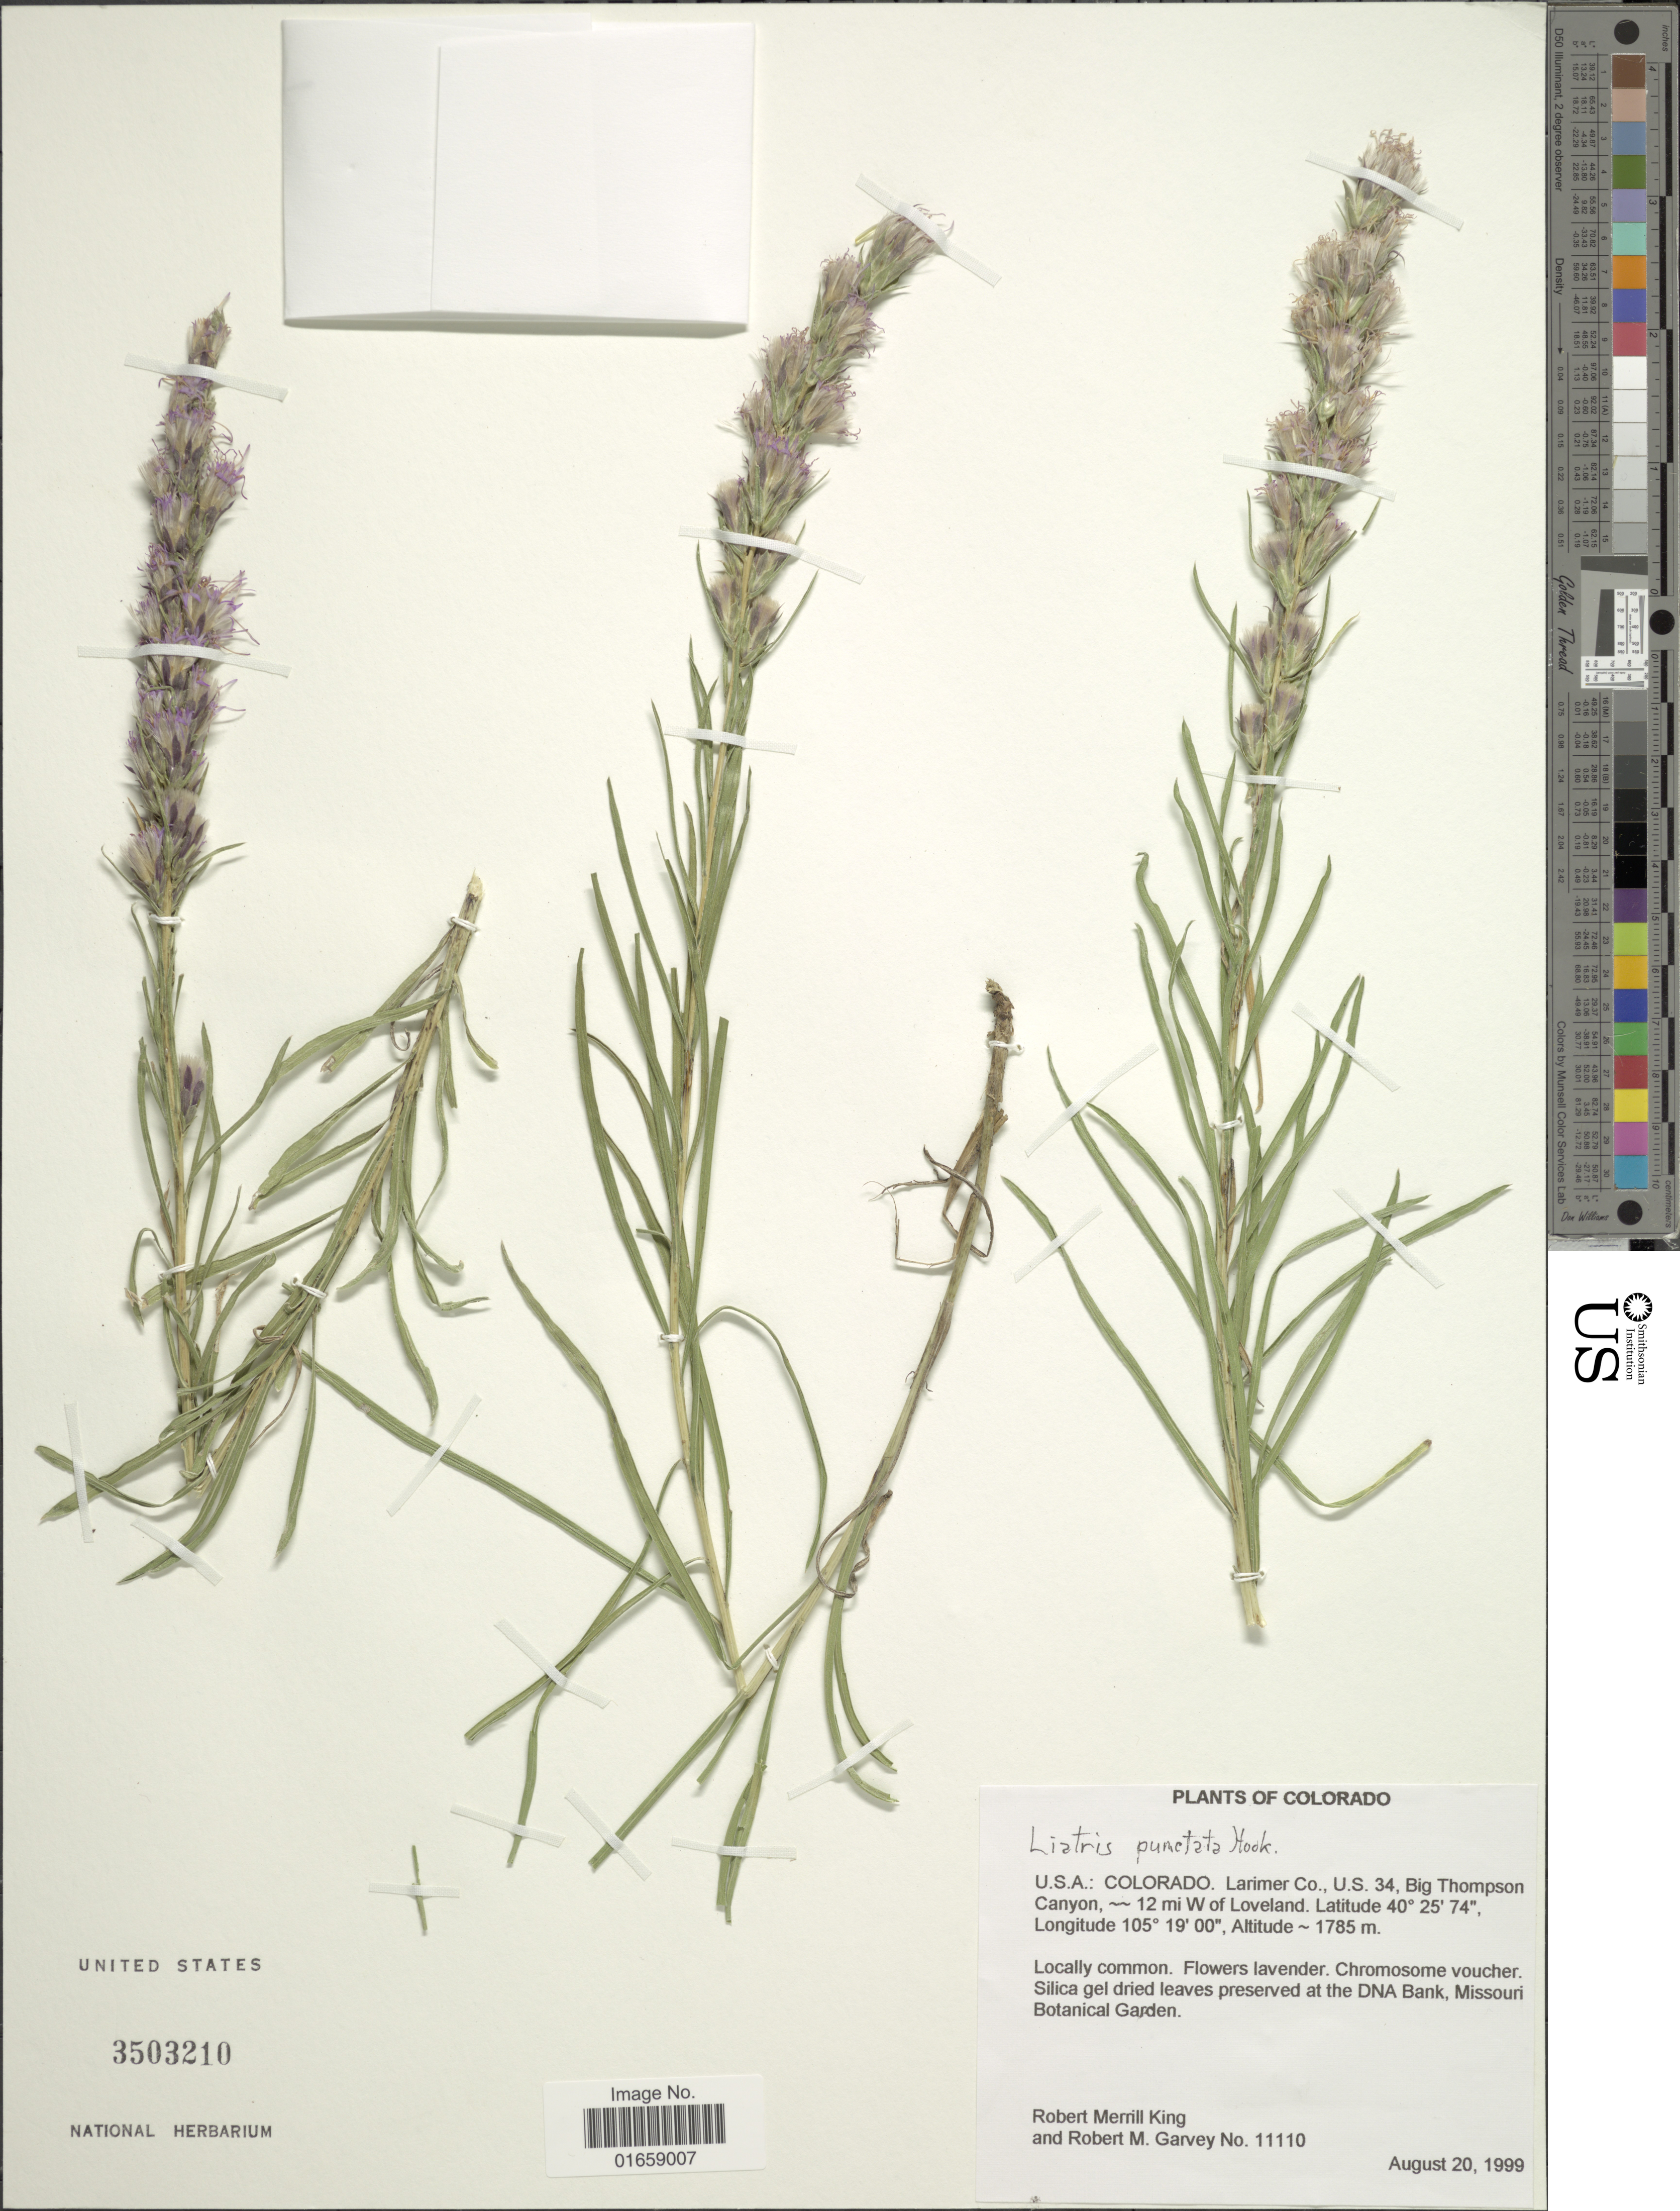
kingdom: Plantae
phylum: Tracheophyta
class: Magnoliopsida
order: Asterales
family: Asteraceae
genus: Liatris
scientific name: Liatris punctata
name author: Hook.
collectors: R. M. King & R. Garvey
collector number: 11110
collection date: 1999-08-20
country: United States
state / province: Colorado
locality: Larimer Co., U.S. 34, Big Thompson Canyon, 12 mi W of Loveland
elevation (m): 1785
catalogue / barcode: US 3503210